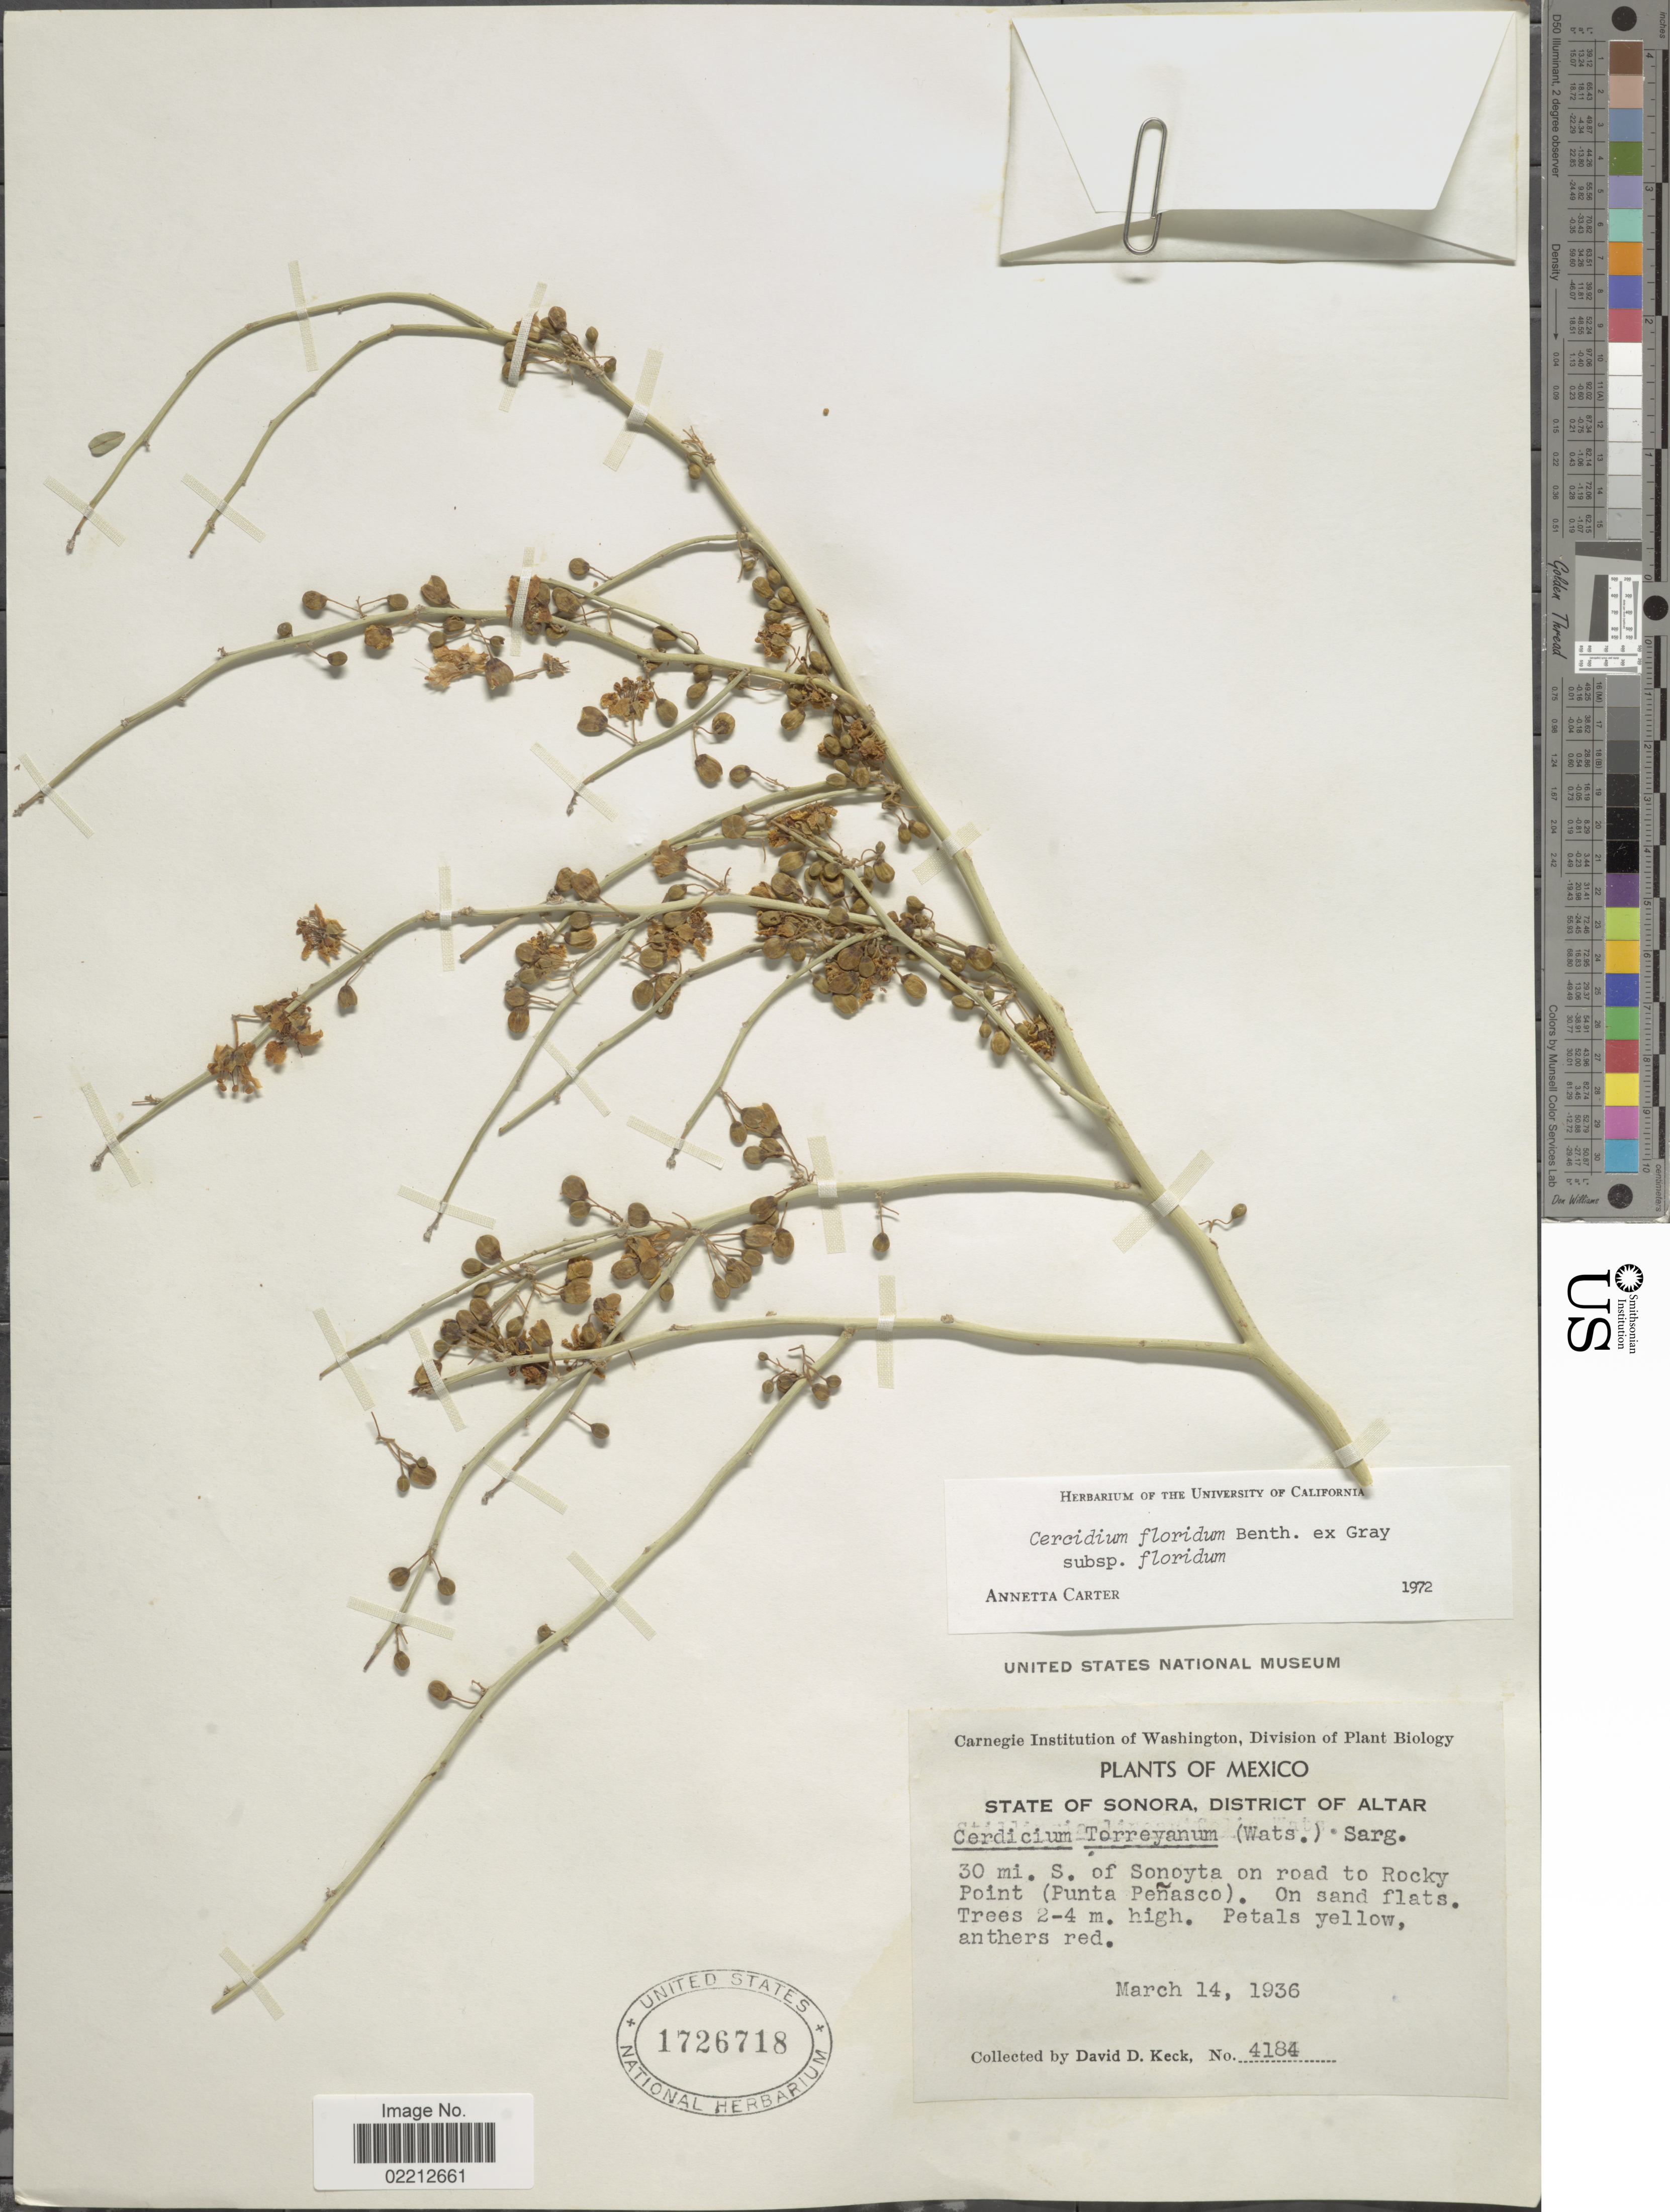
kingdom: Plantae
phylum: Tracheophyta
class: Magnoliopsida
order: Fabales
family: Fabaceae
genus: Parkinsonia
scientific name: Parkinsonia florida subsp. florida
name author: (Benth. ex A. Gray) S. Watson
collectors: D. D. Keck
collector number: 4184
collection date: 1936-03-14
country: Mexico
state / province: Sonora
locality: District of Altar, 30 mi. S. of Sonoyta on road to Rocky Point (Punta Penasco)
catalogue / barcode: US 1726718